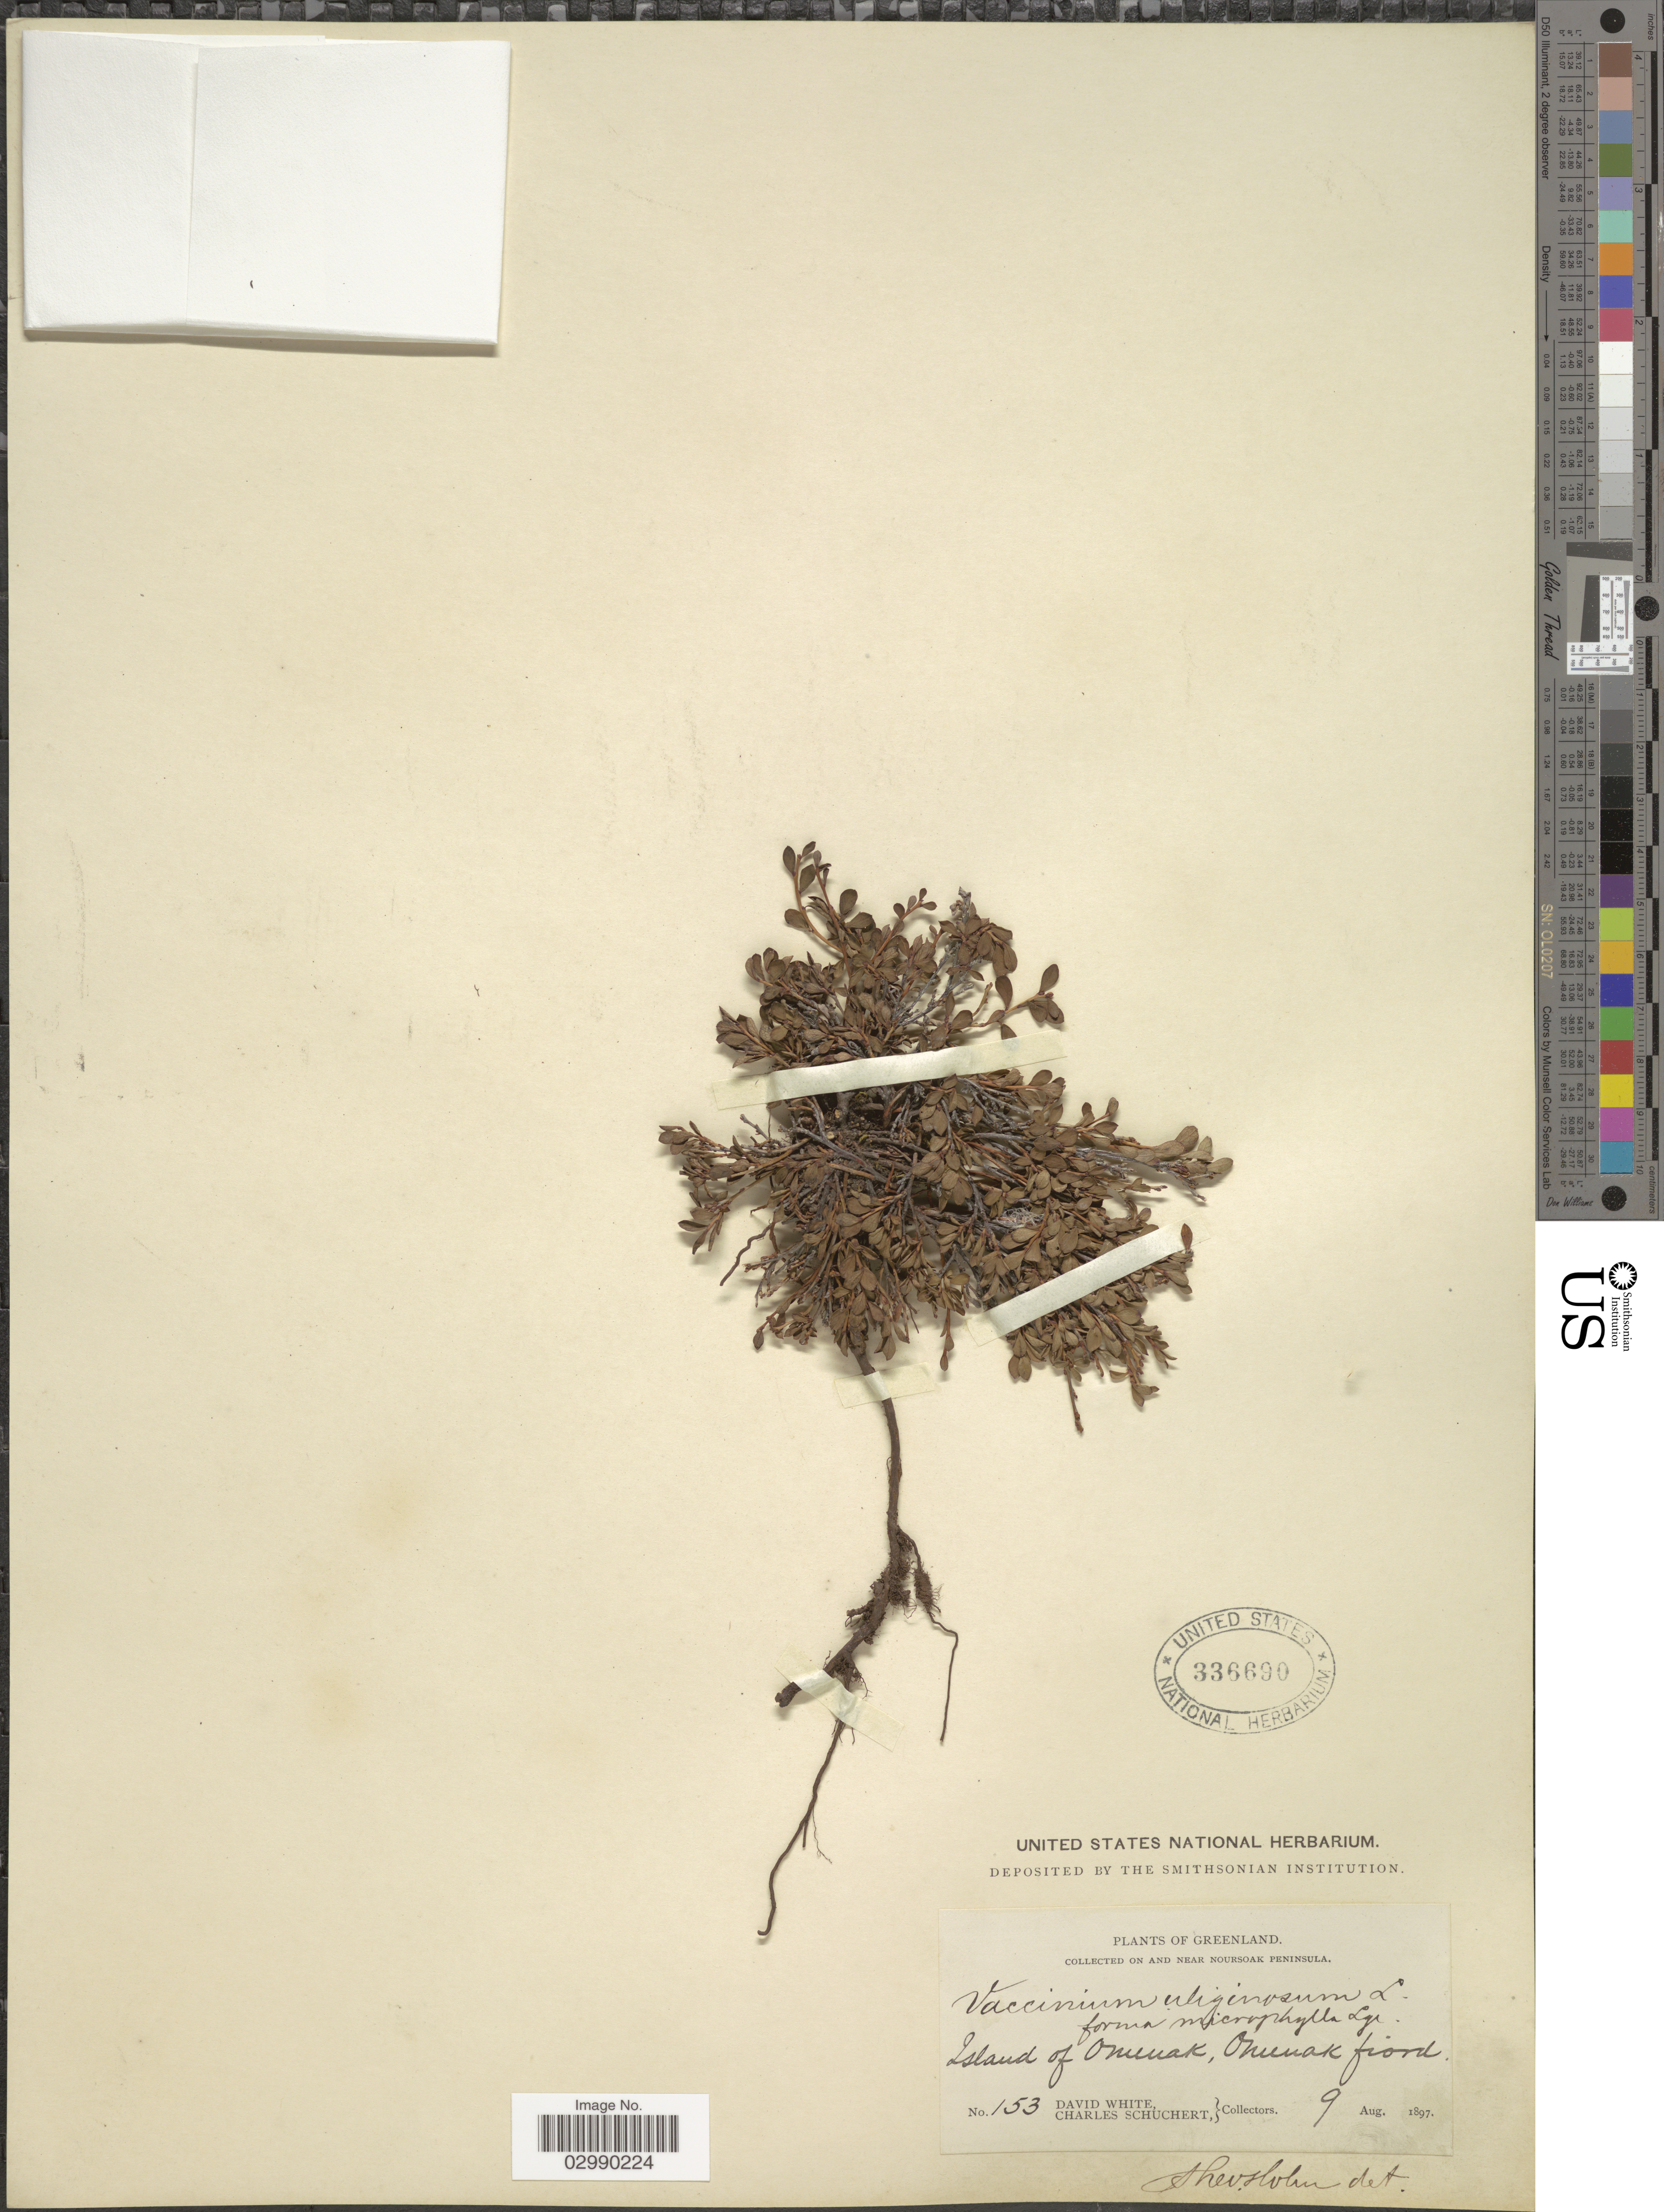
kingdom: Plantae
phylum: Tracheophyta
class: Magnoliopsida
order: Ericales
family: Ericaceae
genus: Vaccinium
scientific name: Vaccinium uliginosum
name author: L.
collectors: D. White & C. Schuchert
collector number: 153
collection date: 1897-08-09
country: Greenland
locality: On and near Noursoak Peninsula, Island of Onunak, Onunak fiord.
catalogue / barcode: US 336690